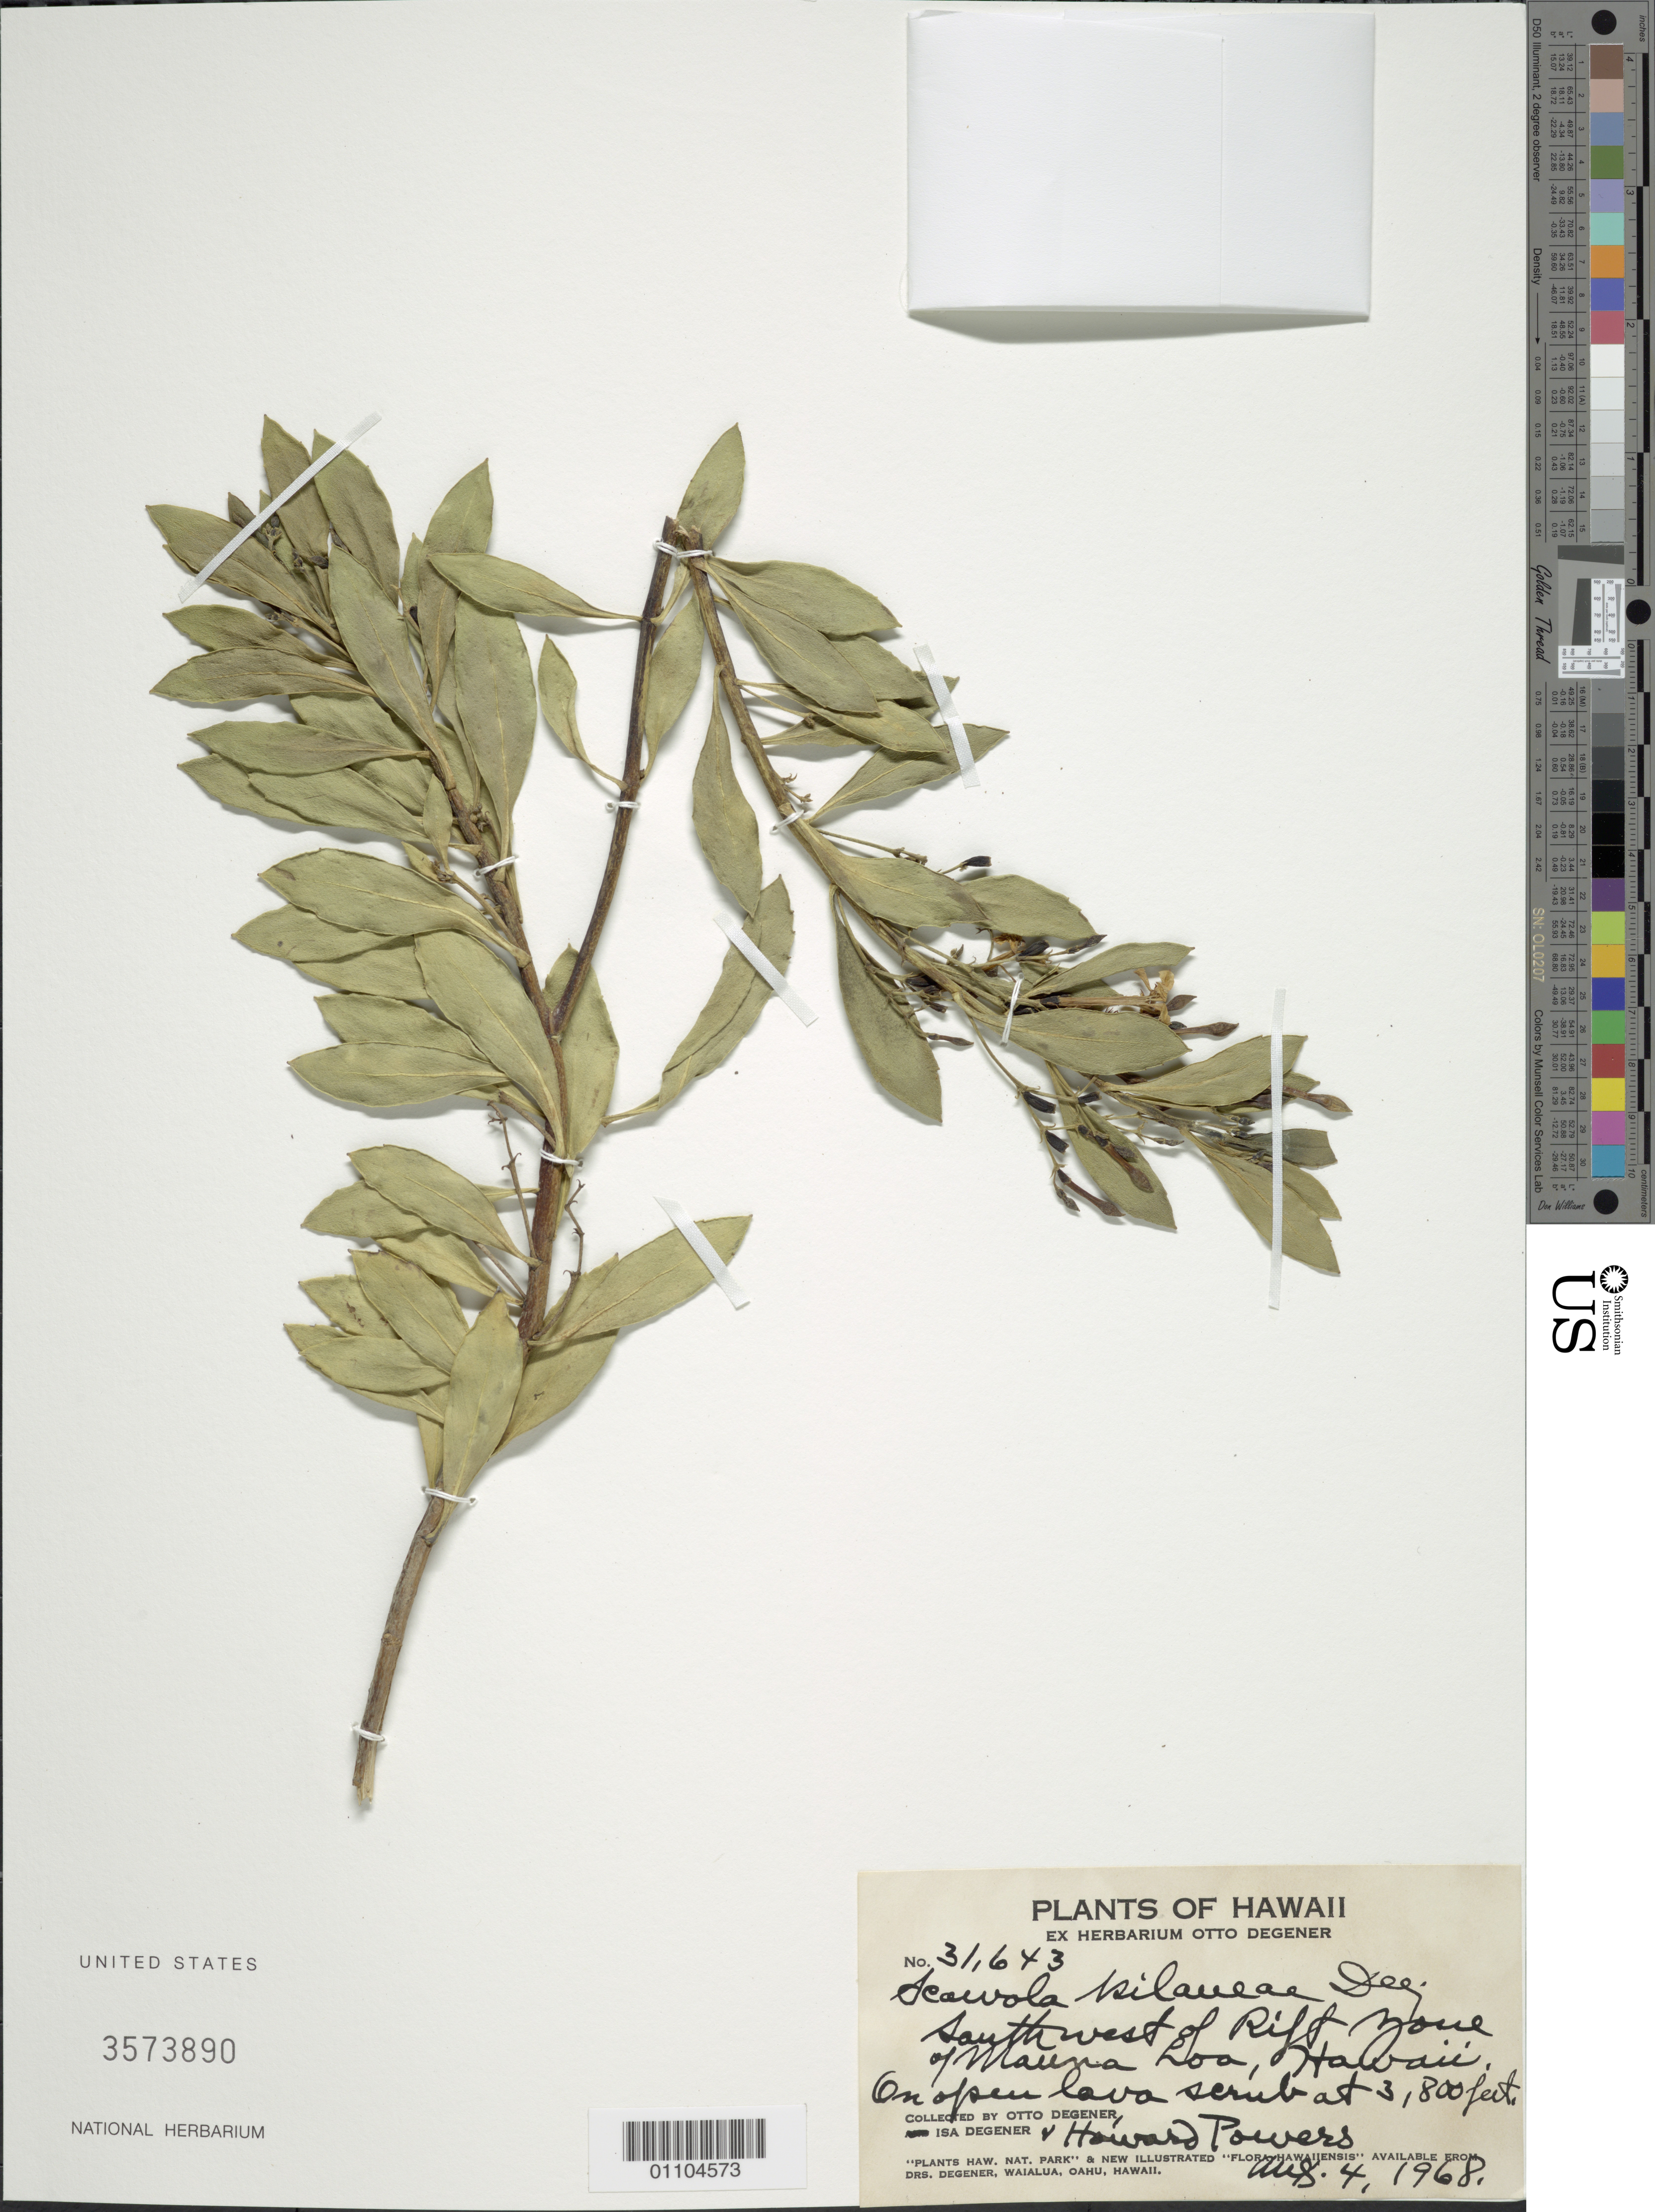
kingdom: Plantae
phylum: Tracheophyta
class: Magnoliopsida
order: Asterales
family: Goodeniaceae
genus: Scaevola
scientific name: Scaevola kilaueae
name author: O. Deg.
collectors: O. Degener, I. Degener & H. Powers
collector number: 31643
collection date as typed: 4 Aug 1968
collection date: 1968-08-04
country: United States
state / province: Hawaii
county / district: Hawaii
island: Hawaii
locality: Southwest of Rift Zone of Mauna Loa.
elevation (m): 1158.24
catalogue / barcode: US 3573890